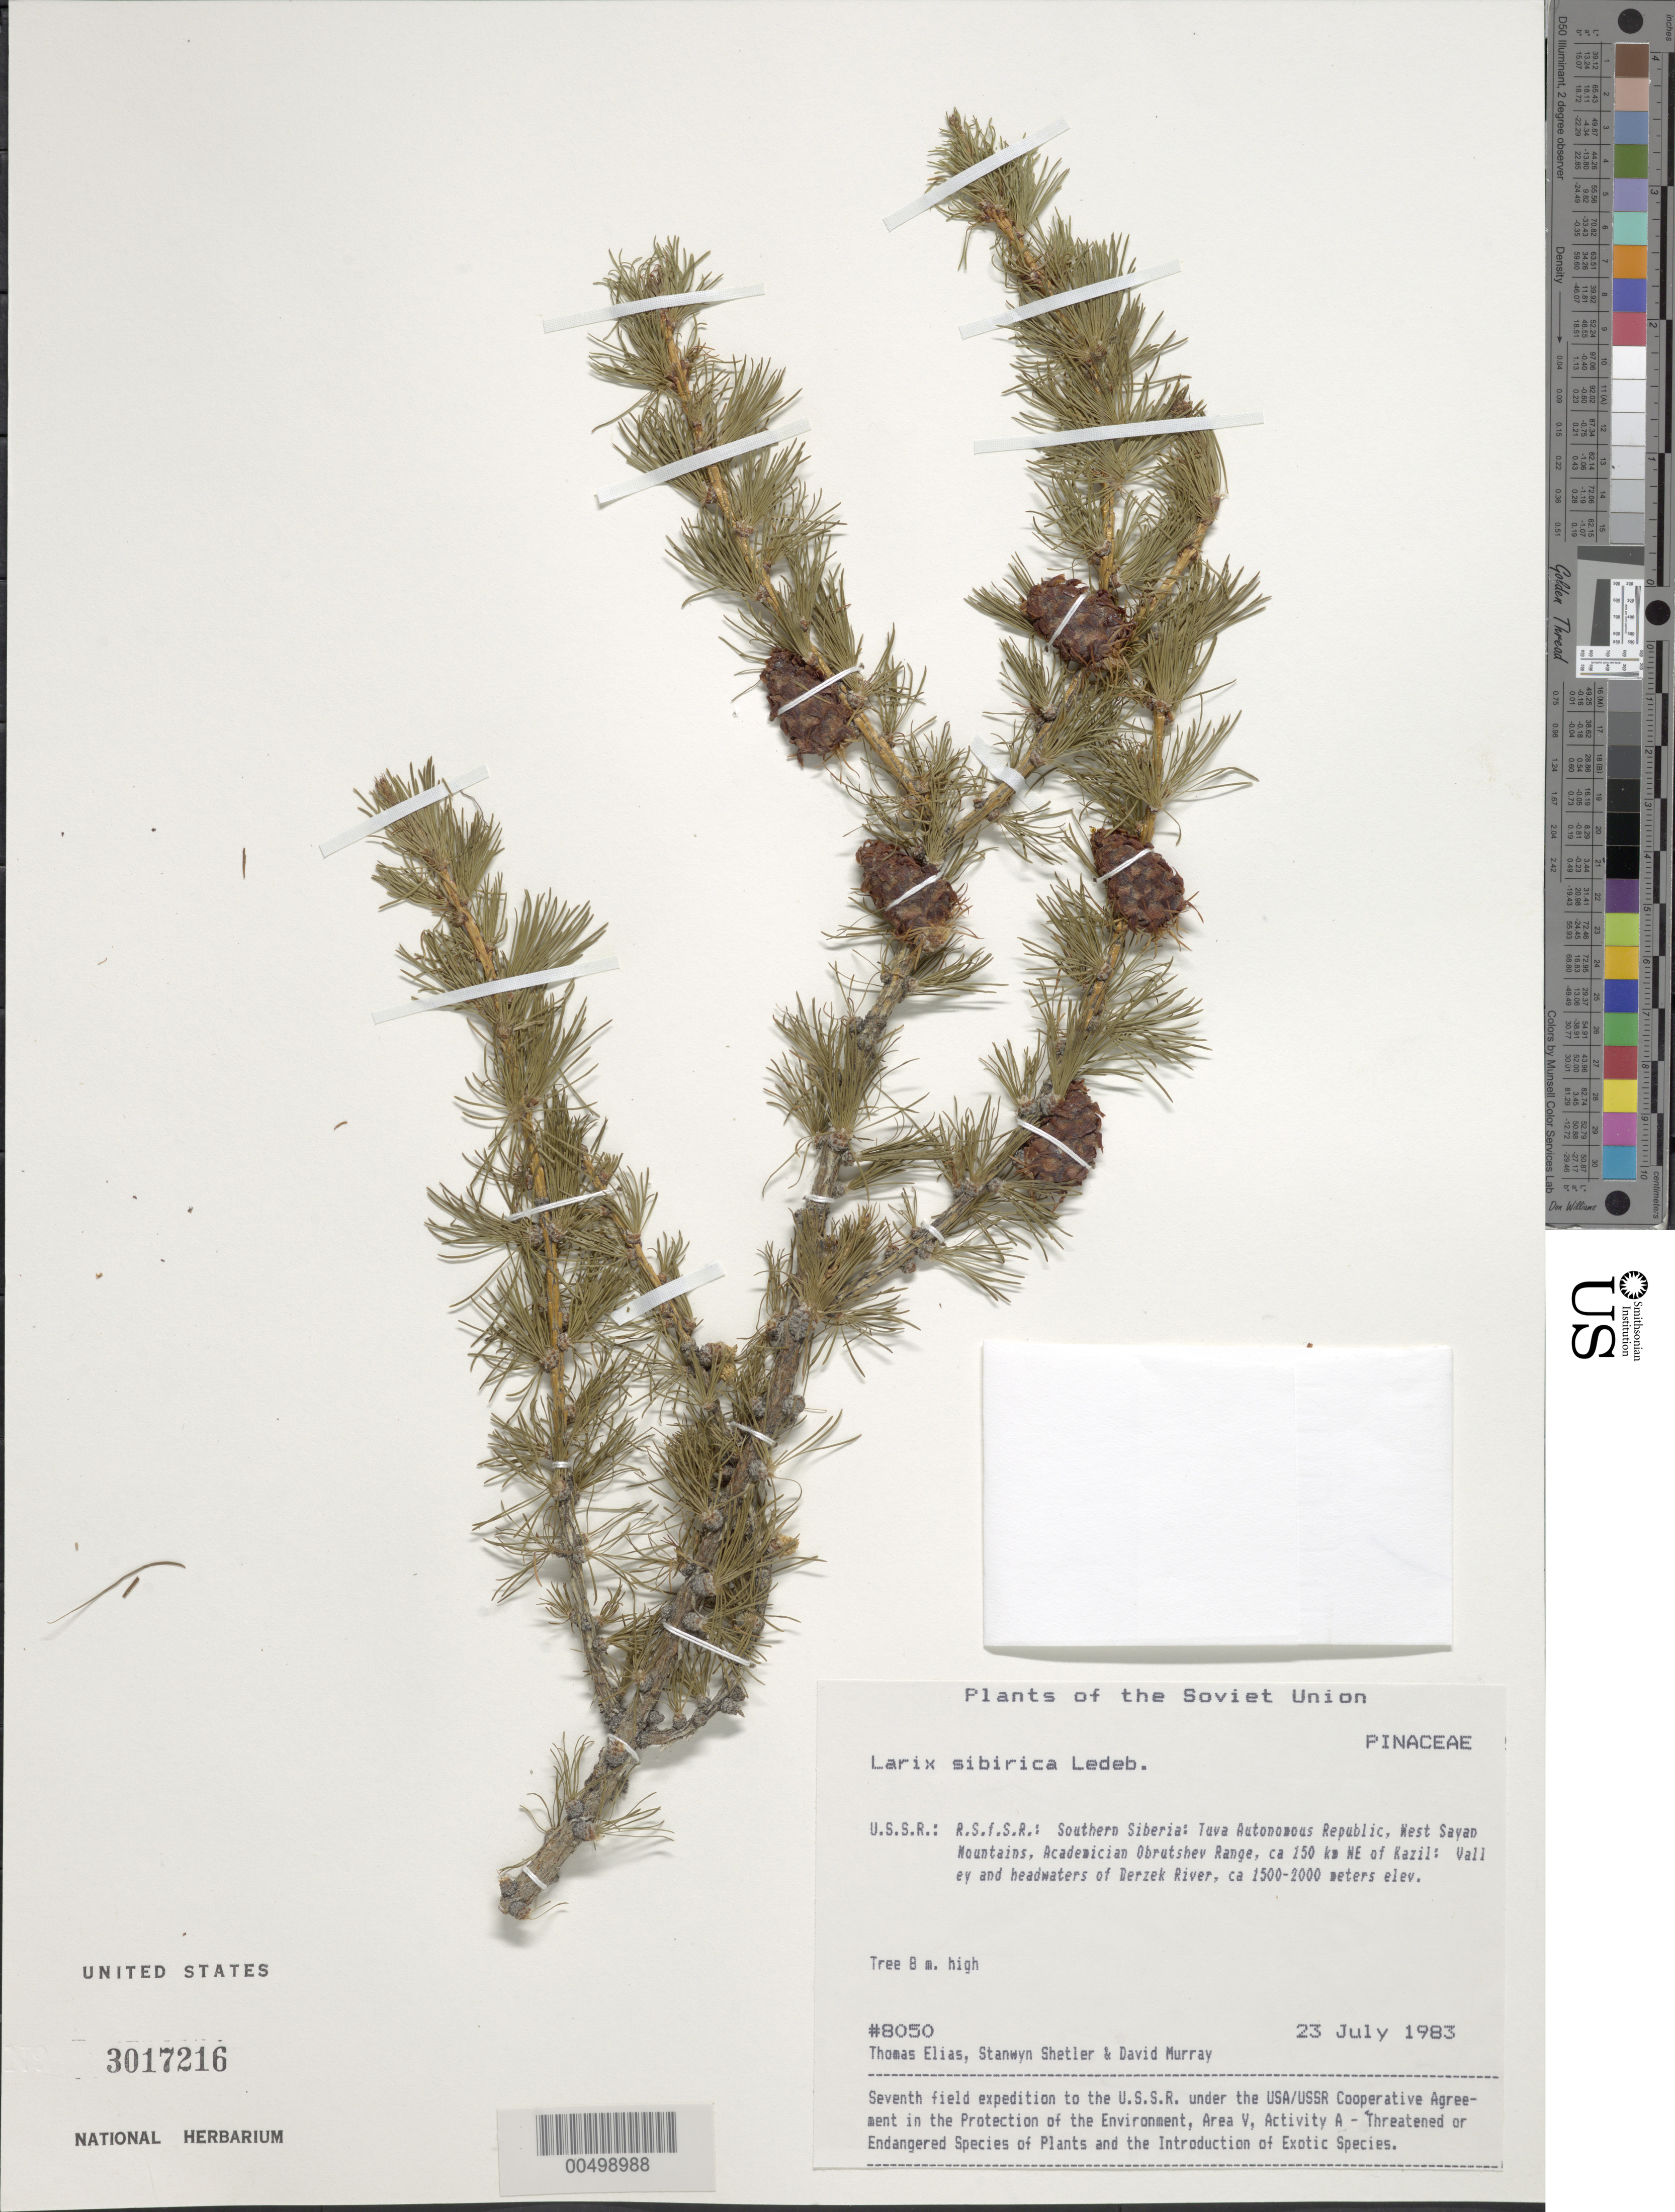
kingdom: Plantae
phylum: Tracheophyta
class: Pinopsida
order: Pinales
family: Pinaceae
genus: Larix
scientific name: Larix sibirica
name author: Ledeb.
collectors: T. Elias, S. Shetler & D. F. Murray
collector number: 8050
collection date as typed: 23 Jul 1983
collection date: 1983-07-23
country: Russian Federation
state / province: Tuva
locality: West Sayan Mountains, Academician Obrutshev Range, ca. 150 km NE of Kazil [Kyzyl], valley and headwaters of Derzek River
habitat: valley and headwaters of river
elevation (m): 1500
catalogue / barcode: US 3017216